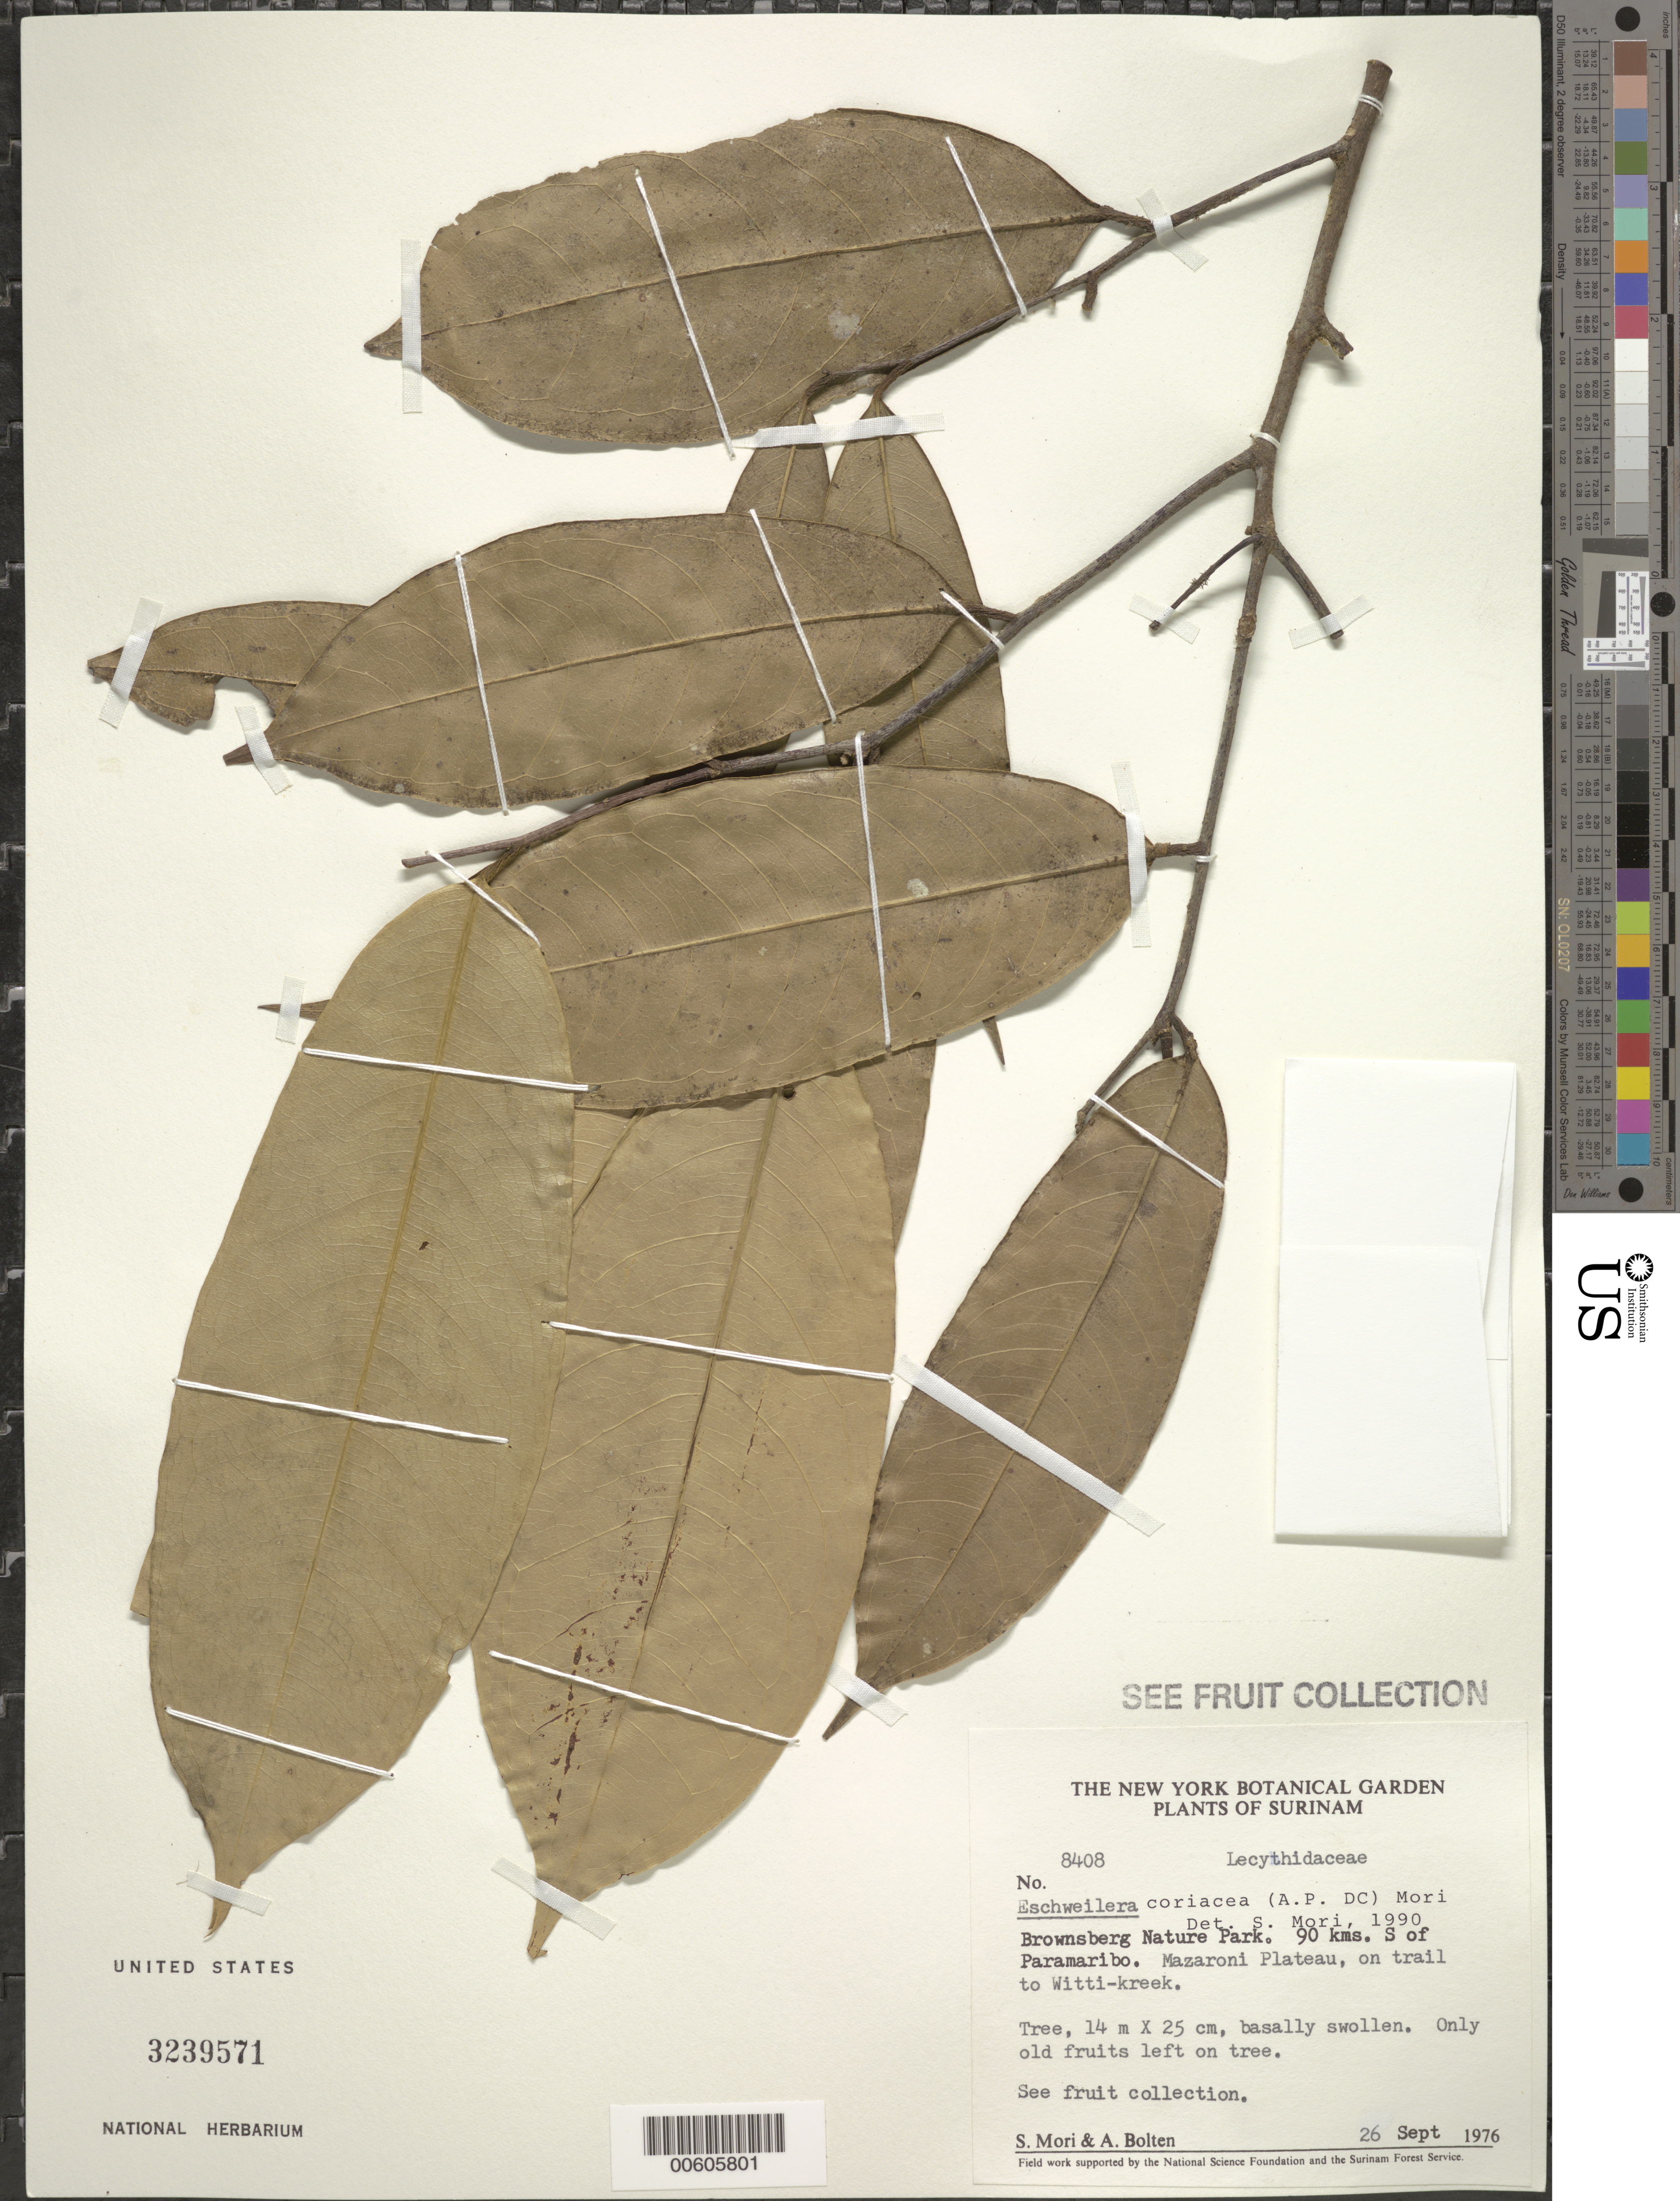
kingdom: Plantae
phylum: Tracheophyta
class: Magnoliopsida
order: Ericales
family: Lecythidaceae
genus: Eschweilera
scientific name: Eschweilera coriacea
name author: (DC.) S.A. Mori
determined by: Mori, Scott A.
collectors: S. Mori & A. Bolten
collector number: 8408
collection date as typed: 26-Sep-76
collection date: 1976-09-26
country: Suriname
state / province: Brokopondo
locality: Brownsberg Nature Reserve, 90 km S of Paramaribo, Mazaroni Plateau, on trail to Witti-kreek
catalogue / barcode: US 3239571